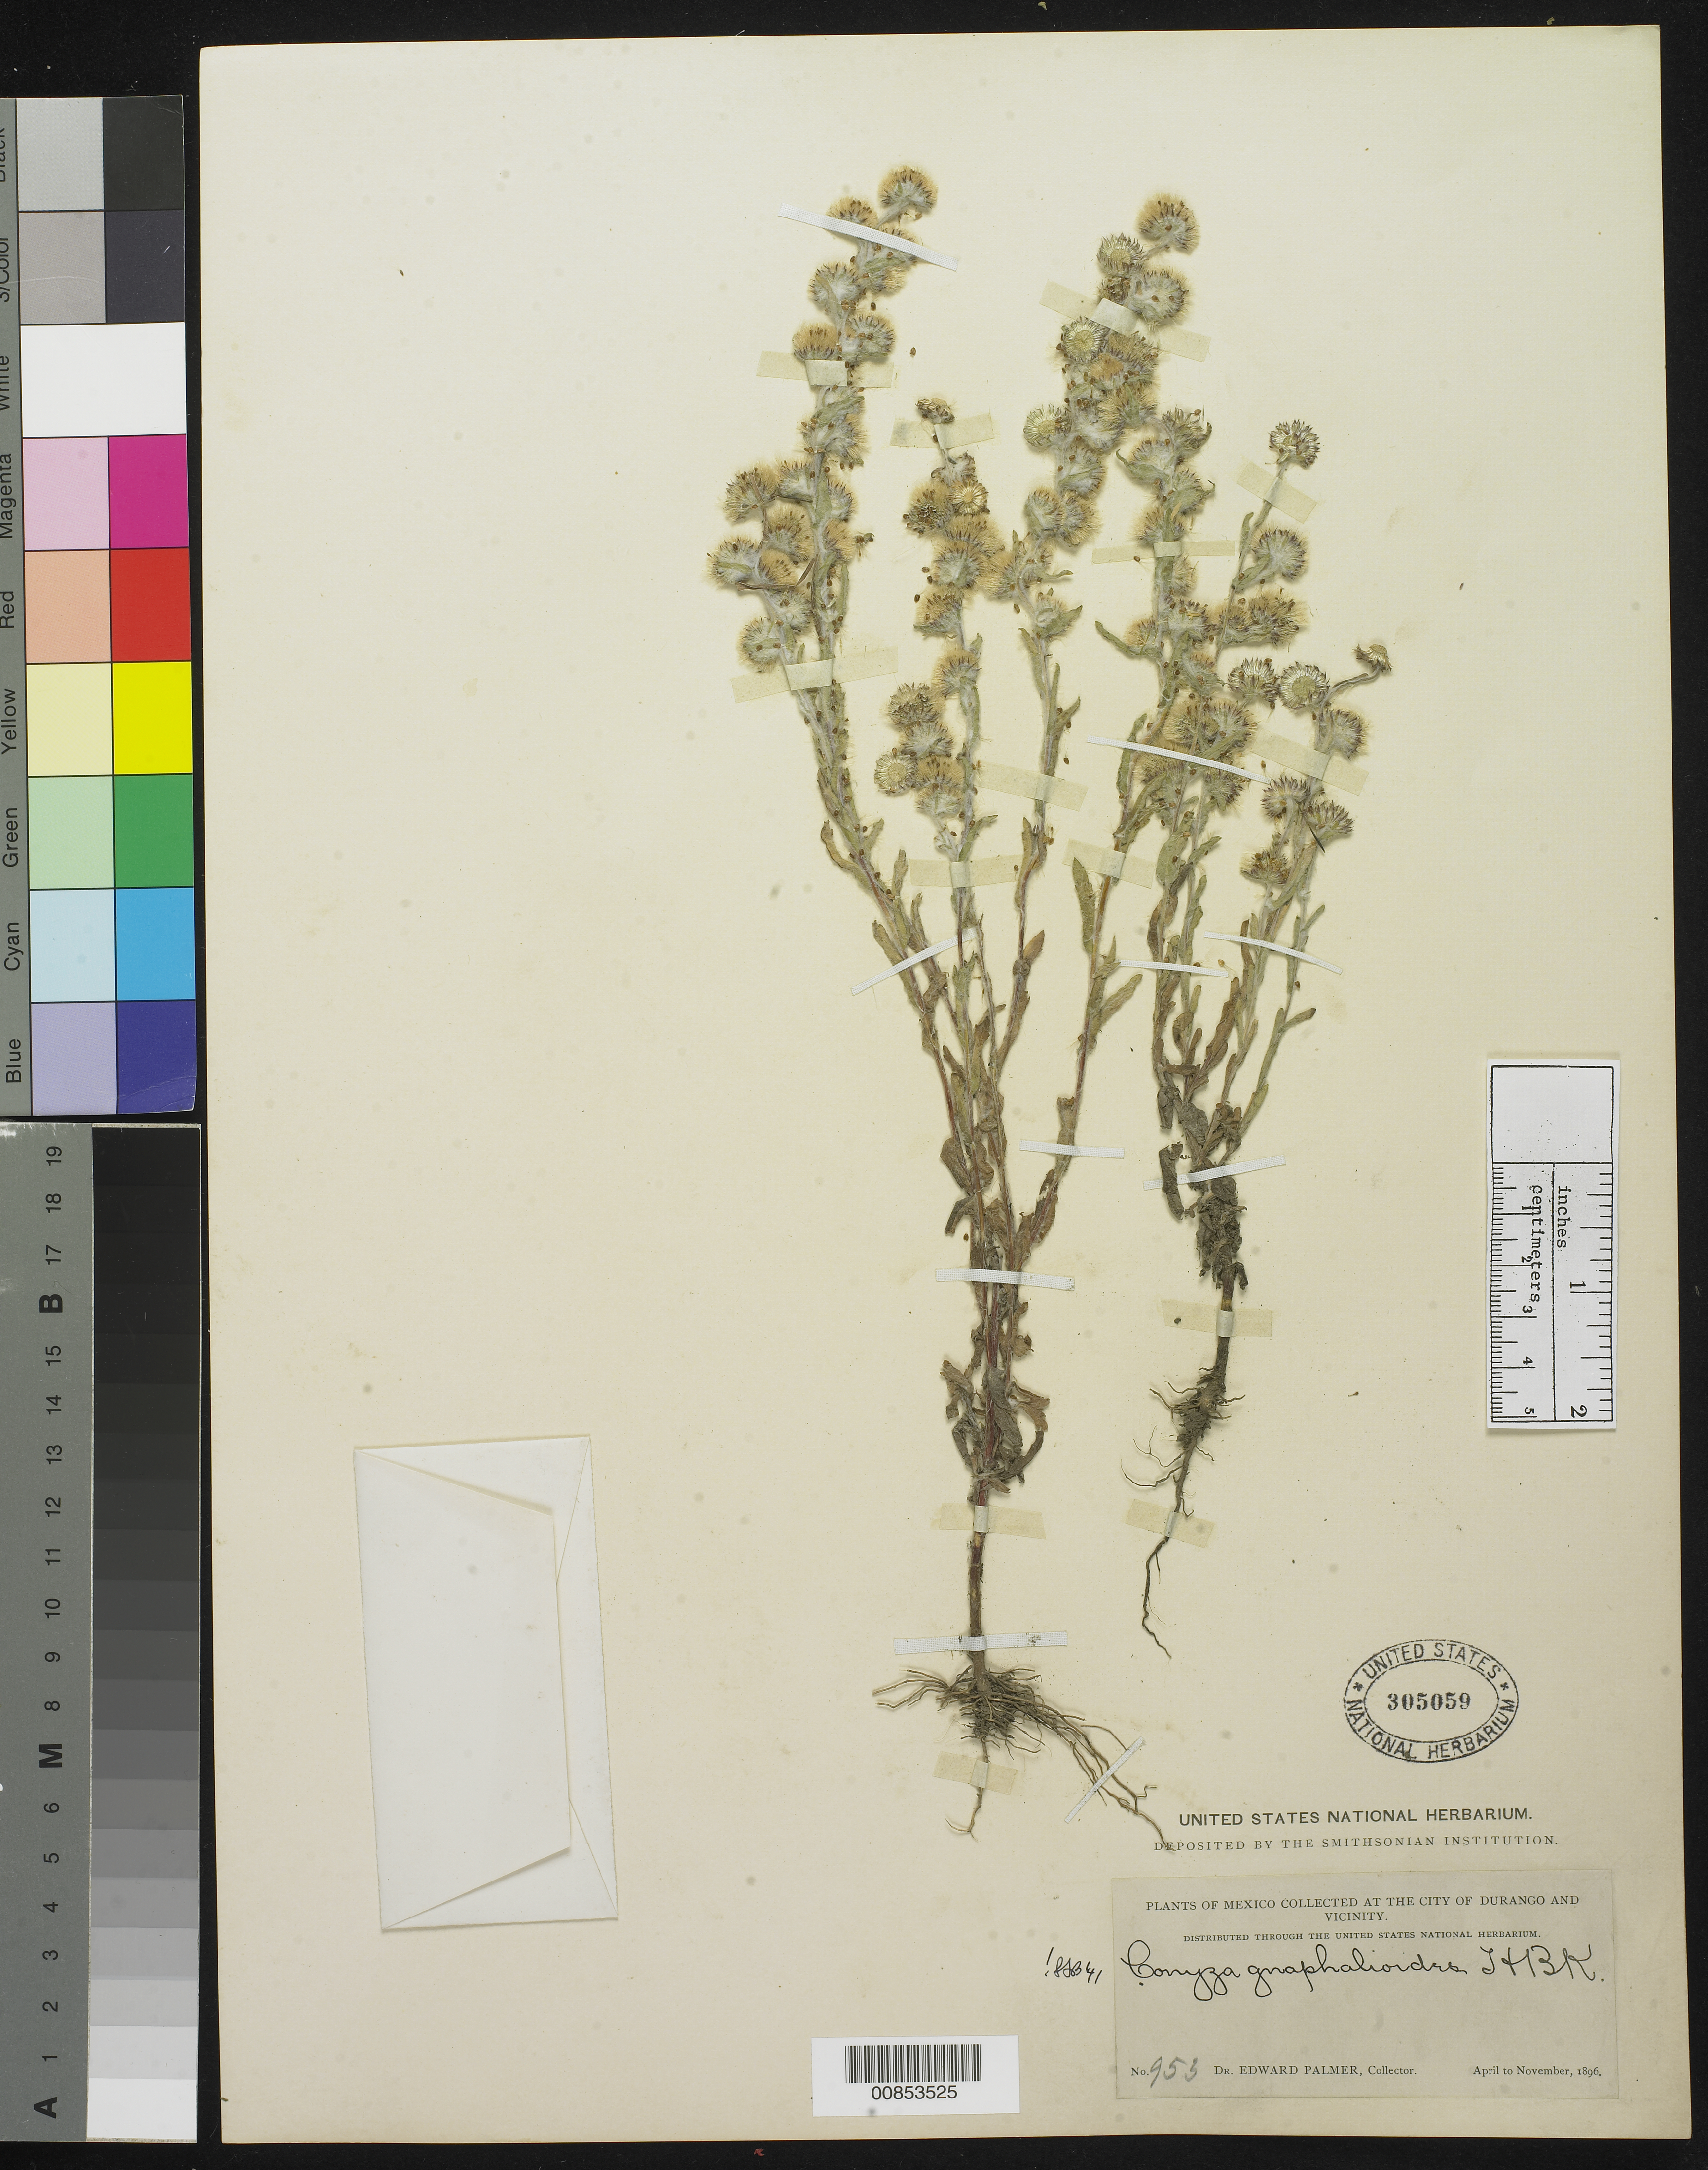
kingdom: Plantae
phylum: Tracheophyta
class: Magnoliopsida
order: Asterales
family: Asteraceae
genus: Conyza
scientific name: Conyza gnaphalioides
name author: Kunth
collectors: E. Palmer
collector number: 953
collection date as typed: Apr 1896 to -- Nov 1896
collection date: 1896-04/1896-11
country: Mexico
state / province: Durango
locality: City of Durango and vicinity.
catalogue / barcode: US 305059